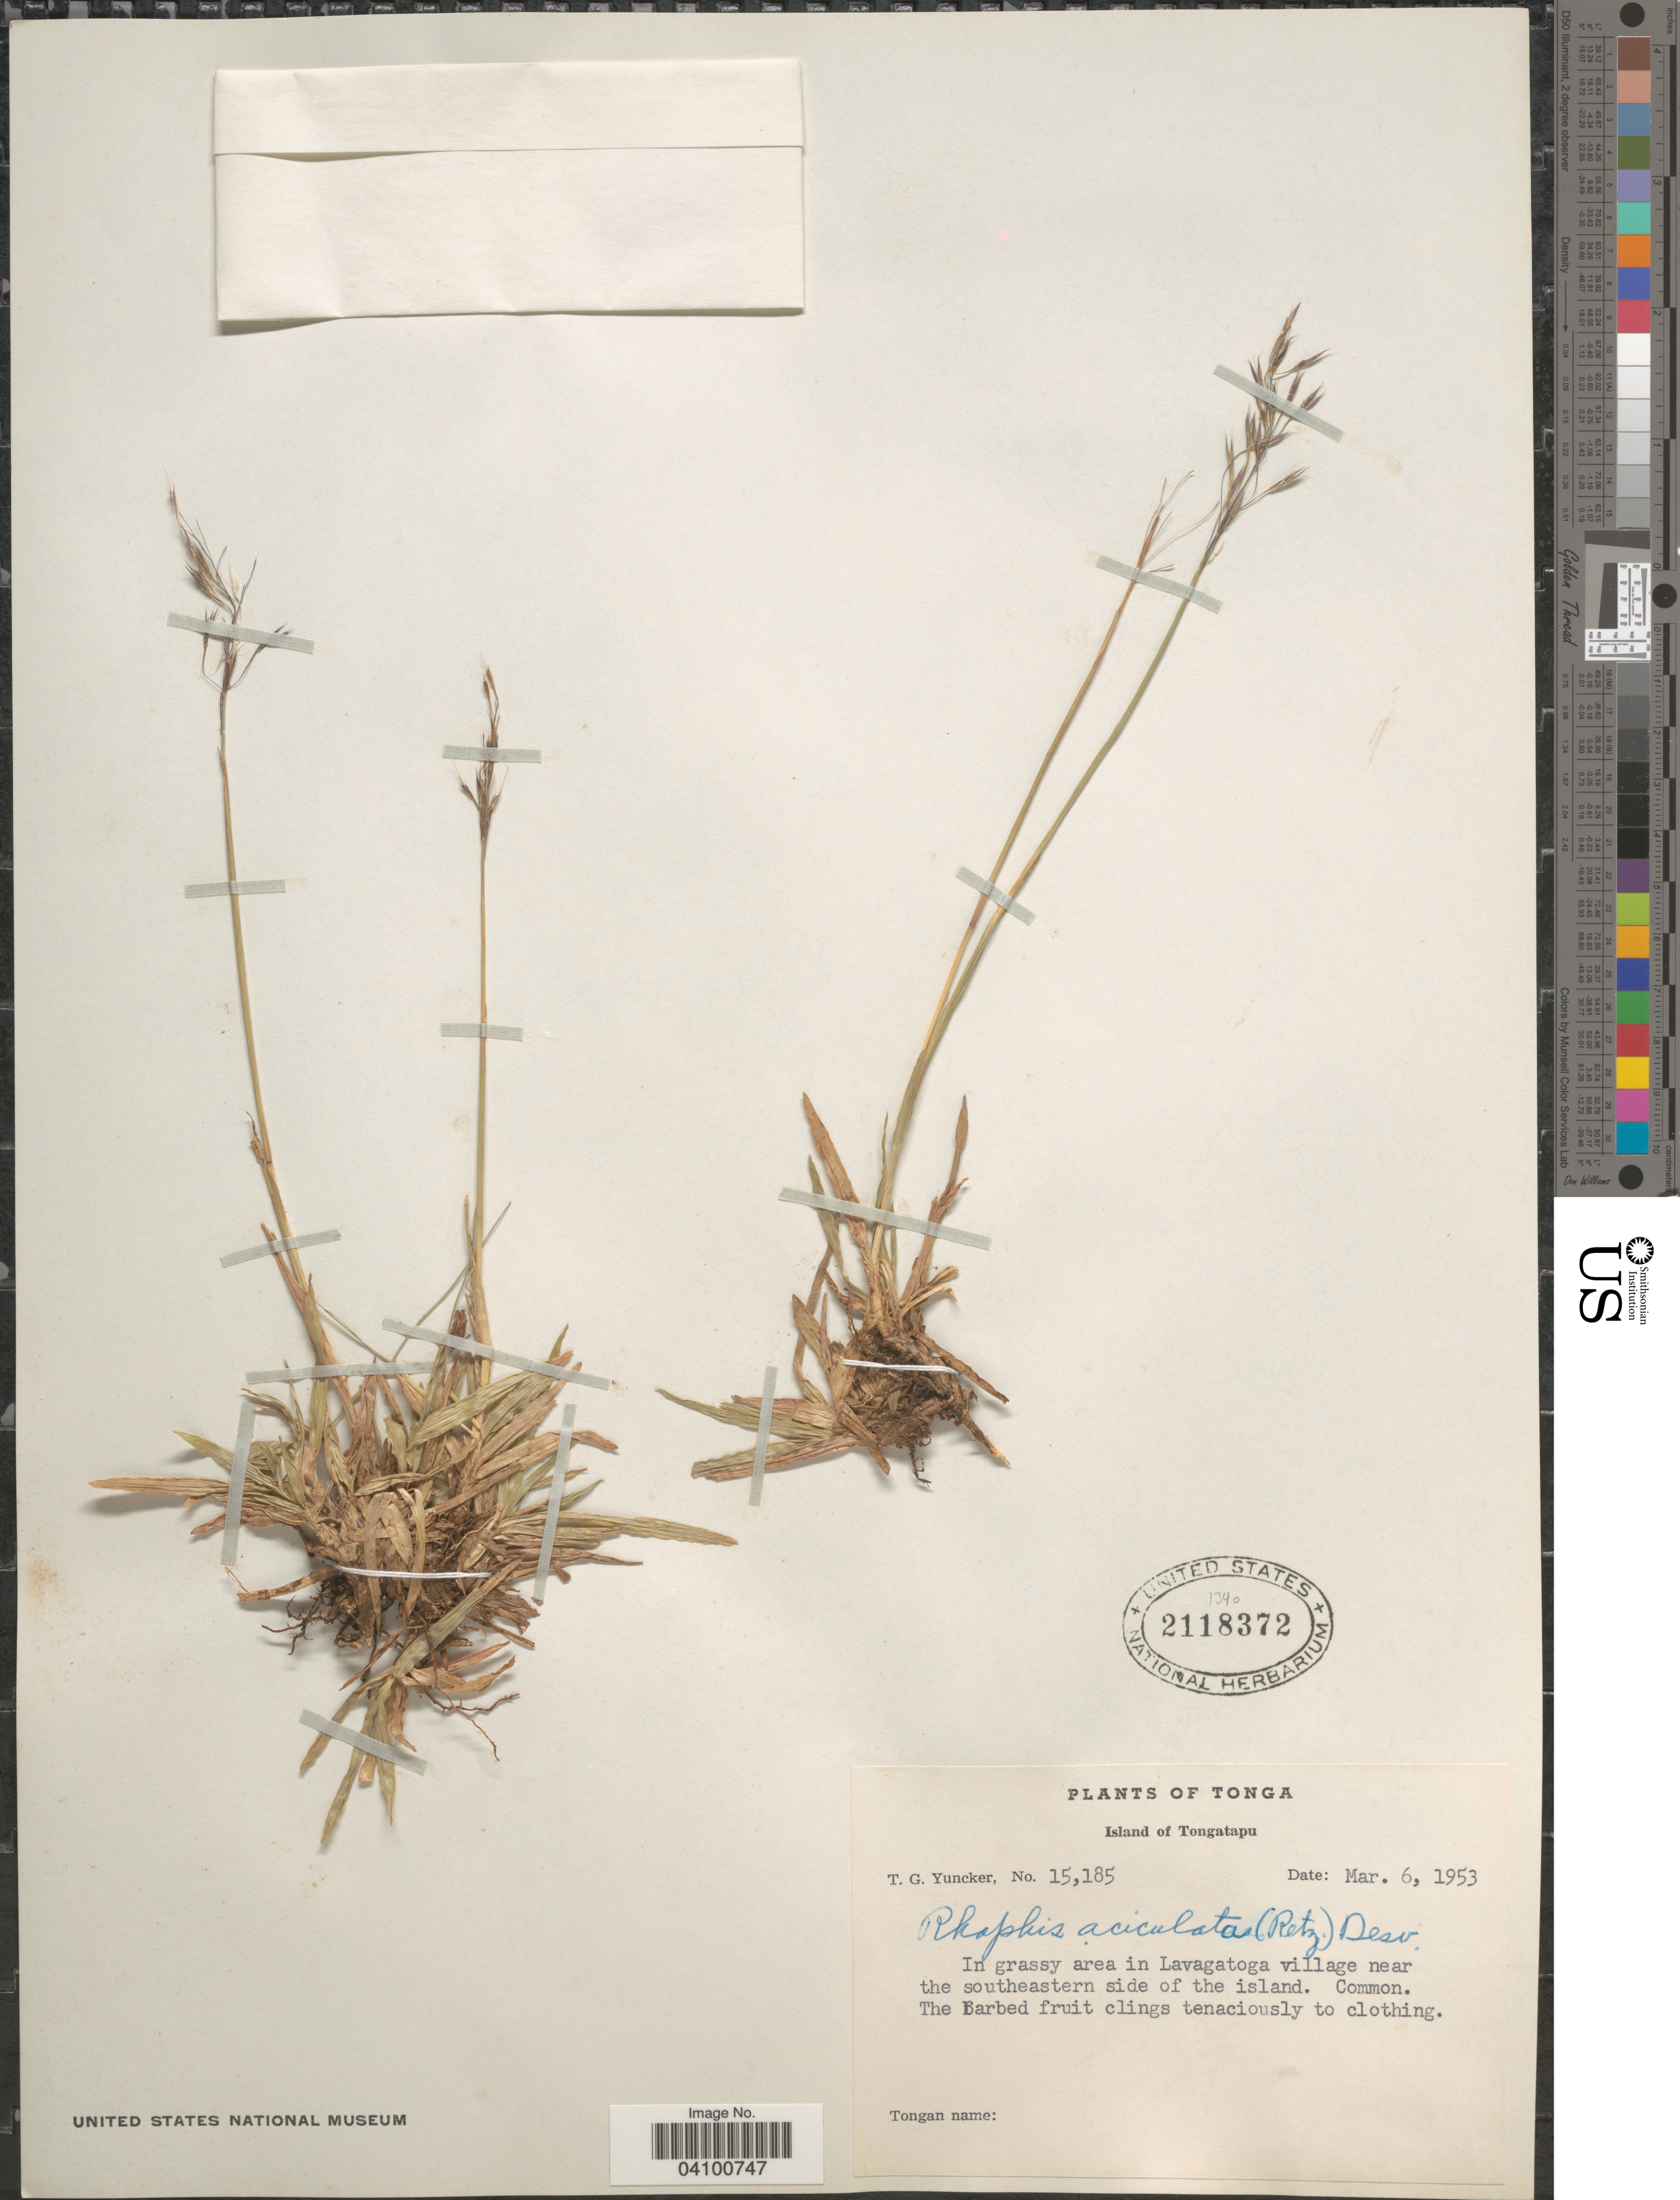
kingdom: Plantae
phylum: Tracheophyta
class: Liliopsida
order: Poales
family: Poaceae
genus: Chrysopogon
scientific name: Chrysopogon aciculatus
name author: (Retz.) Trin.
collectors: T. G. Yuncker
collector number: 15185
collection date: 1953-03-06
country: Tonga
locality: Island of Tongatapu. In grassy area in Lavagatoga village near the southeastern side of the island.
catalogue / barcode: US 2118372